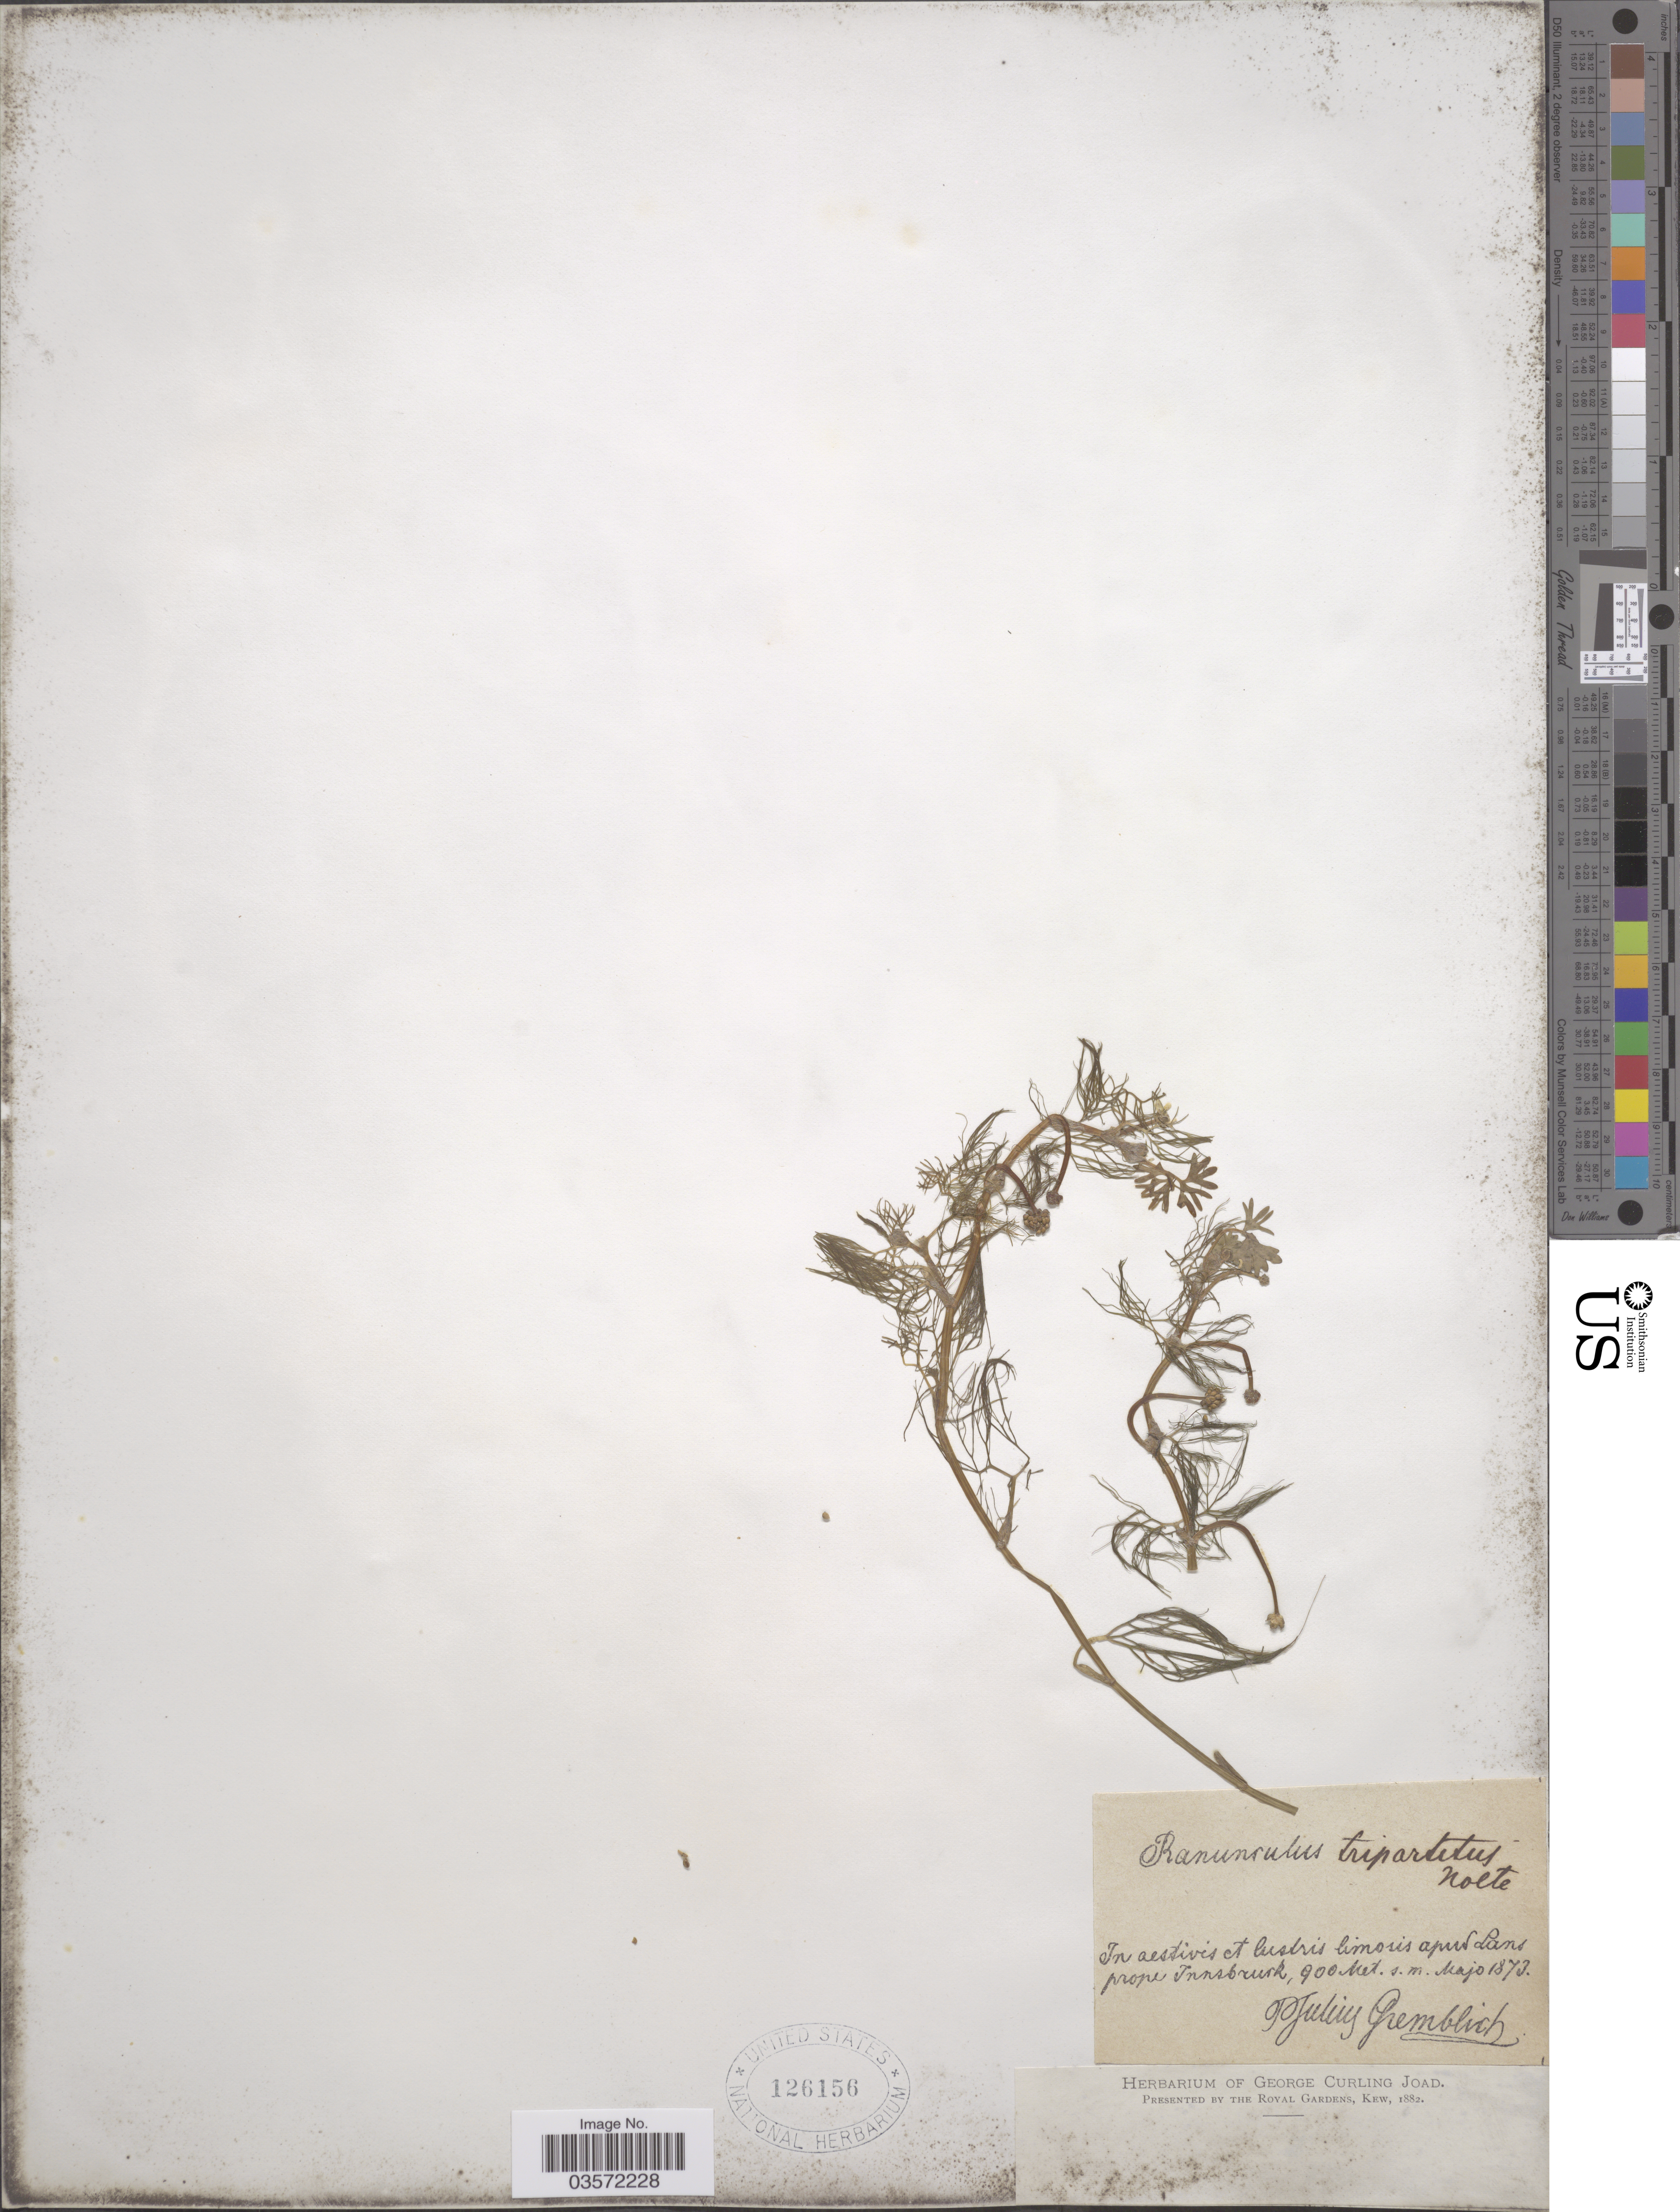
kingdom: Plantae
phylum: Tracheophyta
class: Magnoliopsida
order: Ranunculales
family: Ranunculaceae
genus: Ranunculus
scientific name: Ranunculus tripartitus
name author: DC.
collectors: P. Gremblich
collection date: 1873-05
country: Austria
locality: In aestives et Custris limosis apud Lano prope Innsbruck.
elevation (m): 900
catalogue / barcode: US 126156